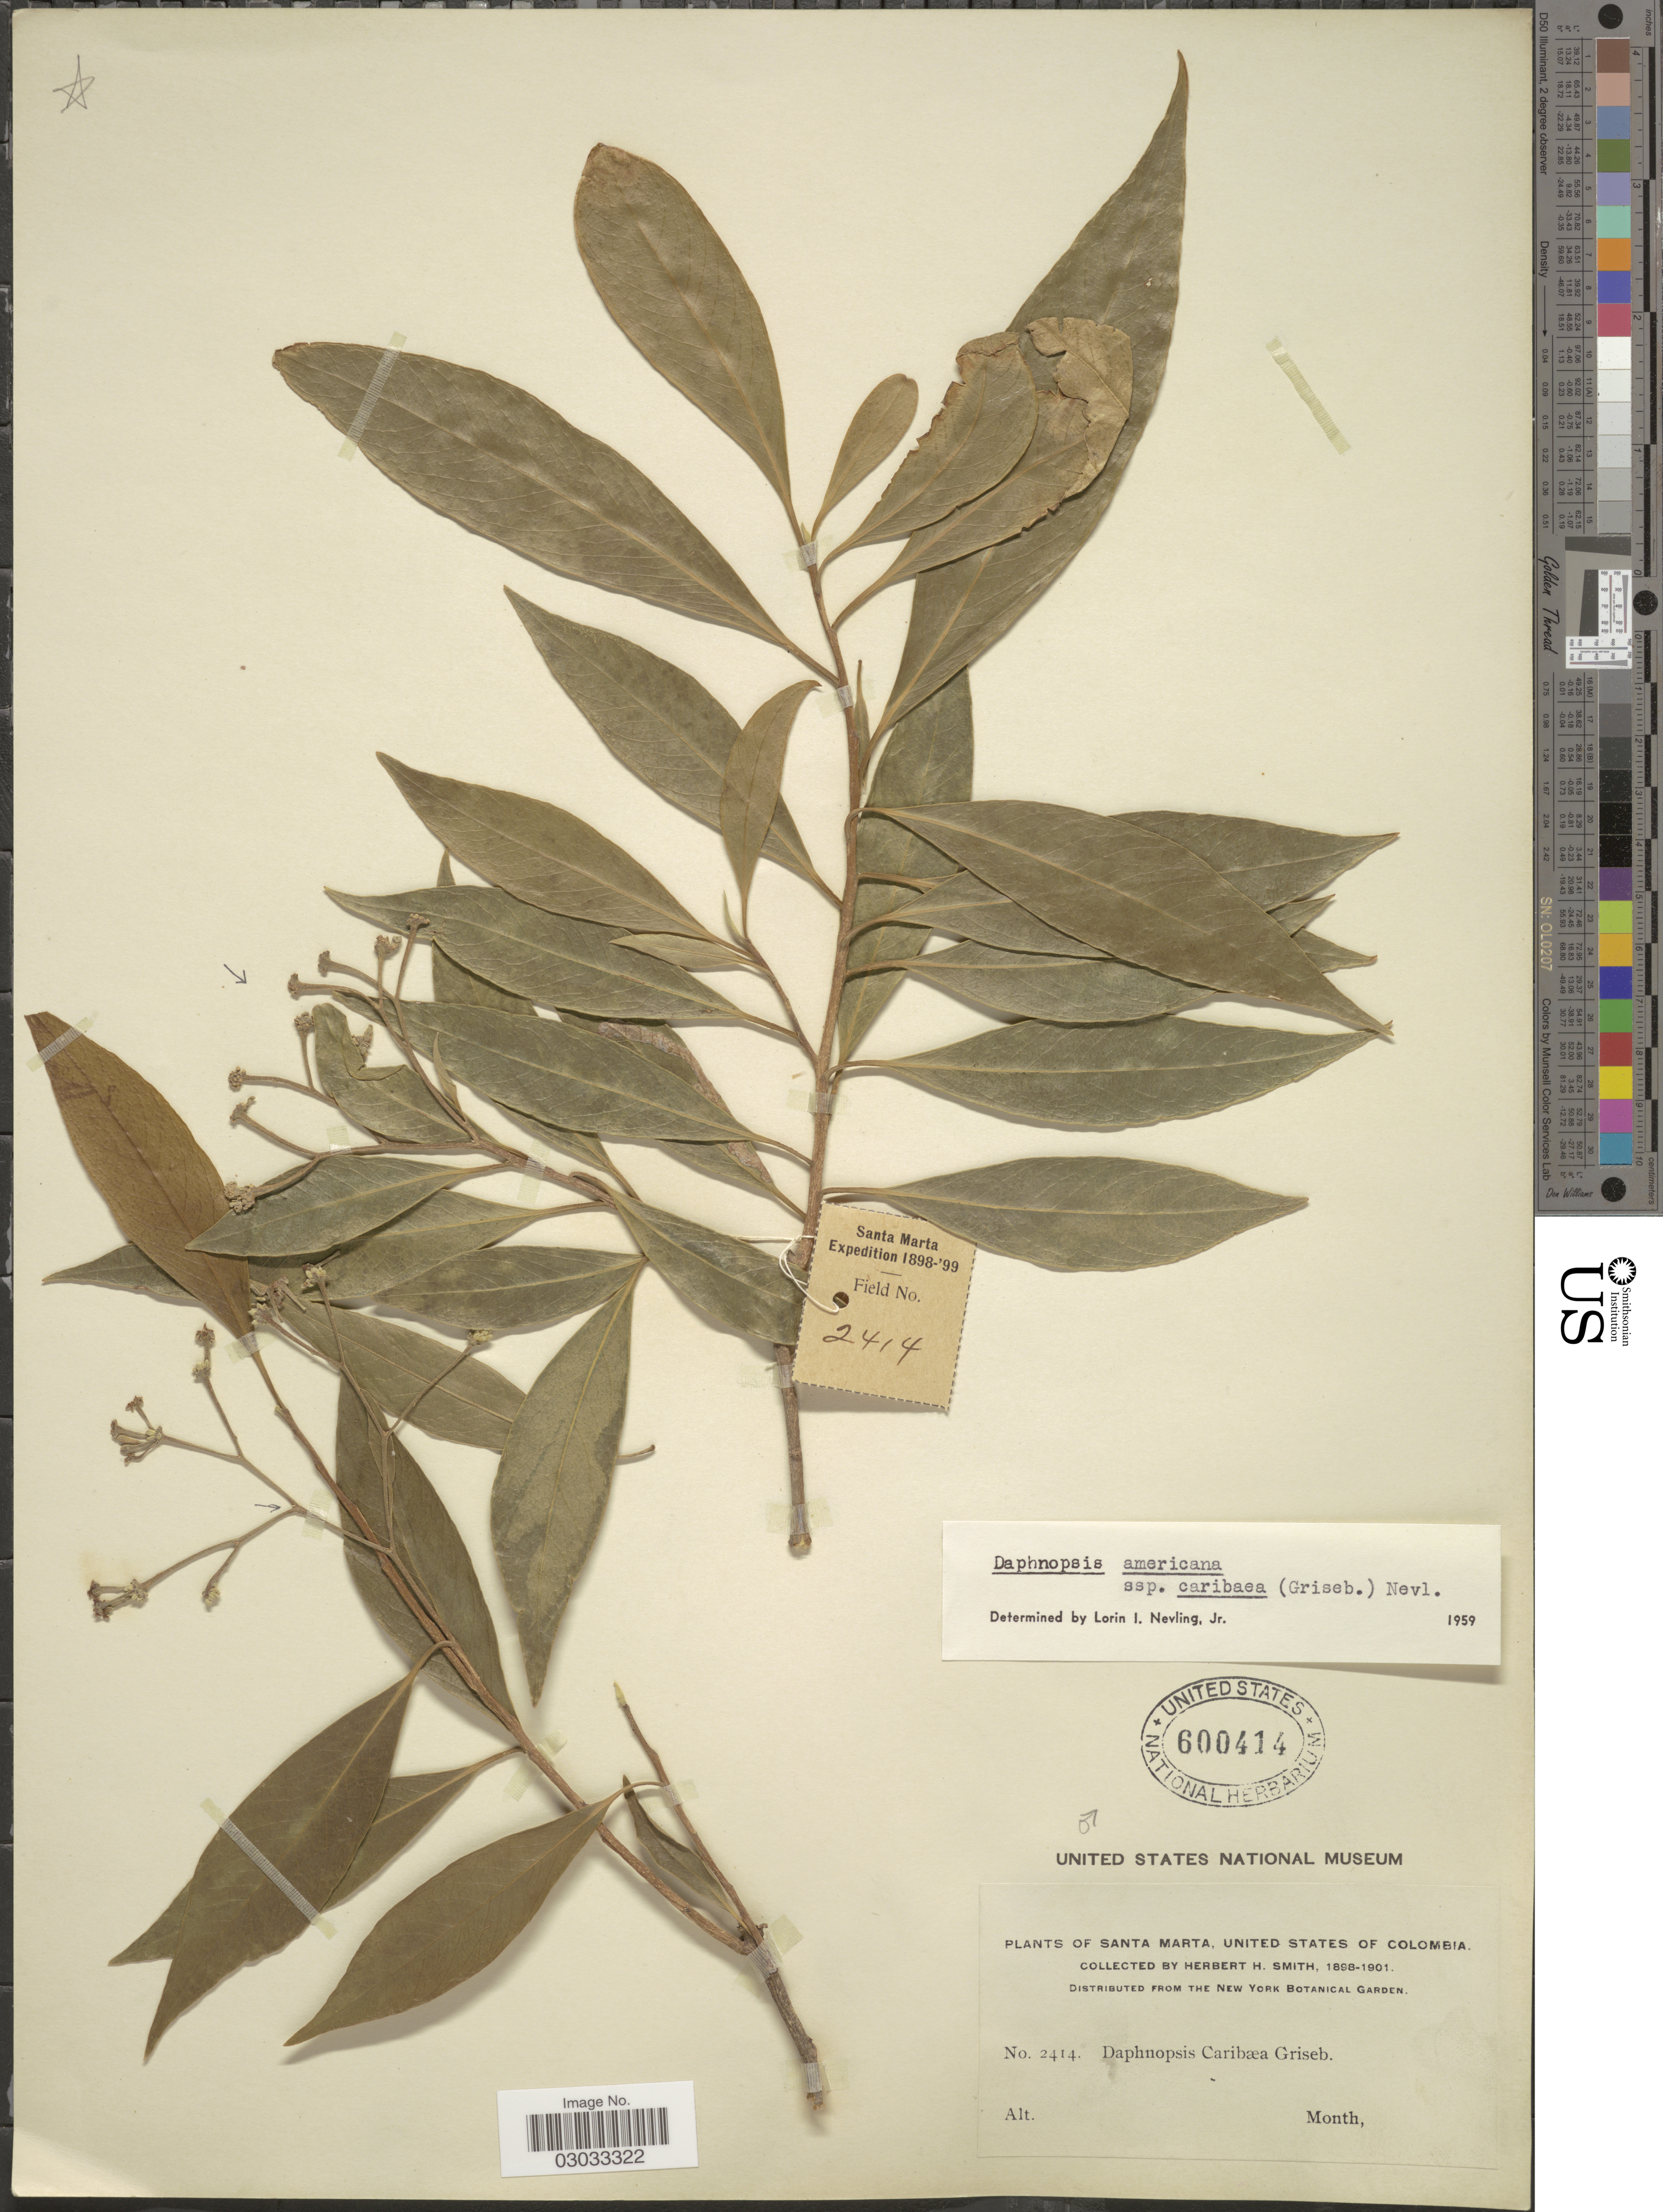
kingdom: Plantae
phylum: Tracheophyta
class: Magnoliopsida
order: Malvales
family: Thymelaeaceae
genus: Daphnopsis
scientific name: Daphnopsis americana subsp. caribaea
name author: (Griseb.) Nevling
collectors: Herbert H. Smith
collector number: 2414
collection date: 1898/1901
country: Colombia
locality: Santa Marta, United States of Colombia.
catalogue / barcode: US 600414